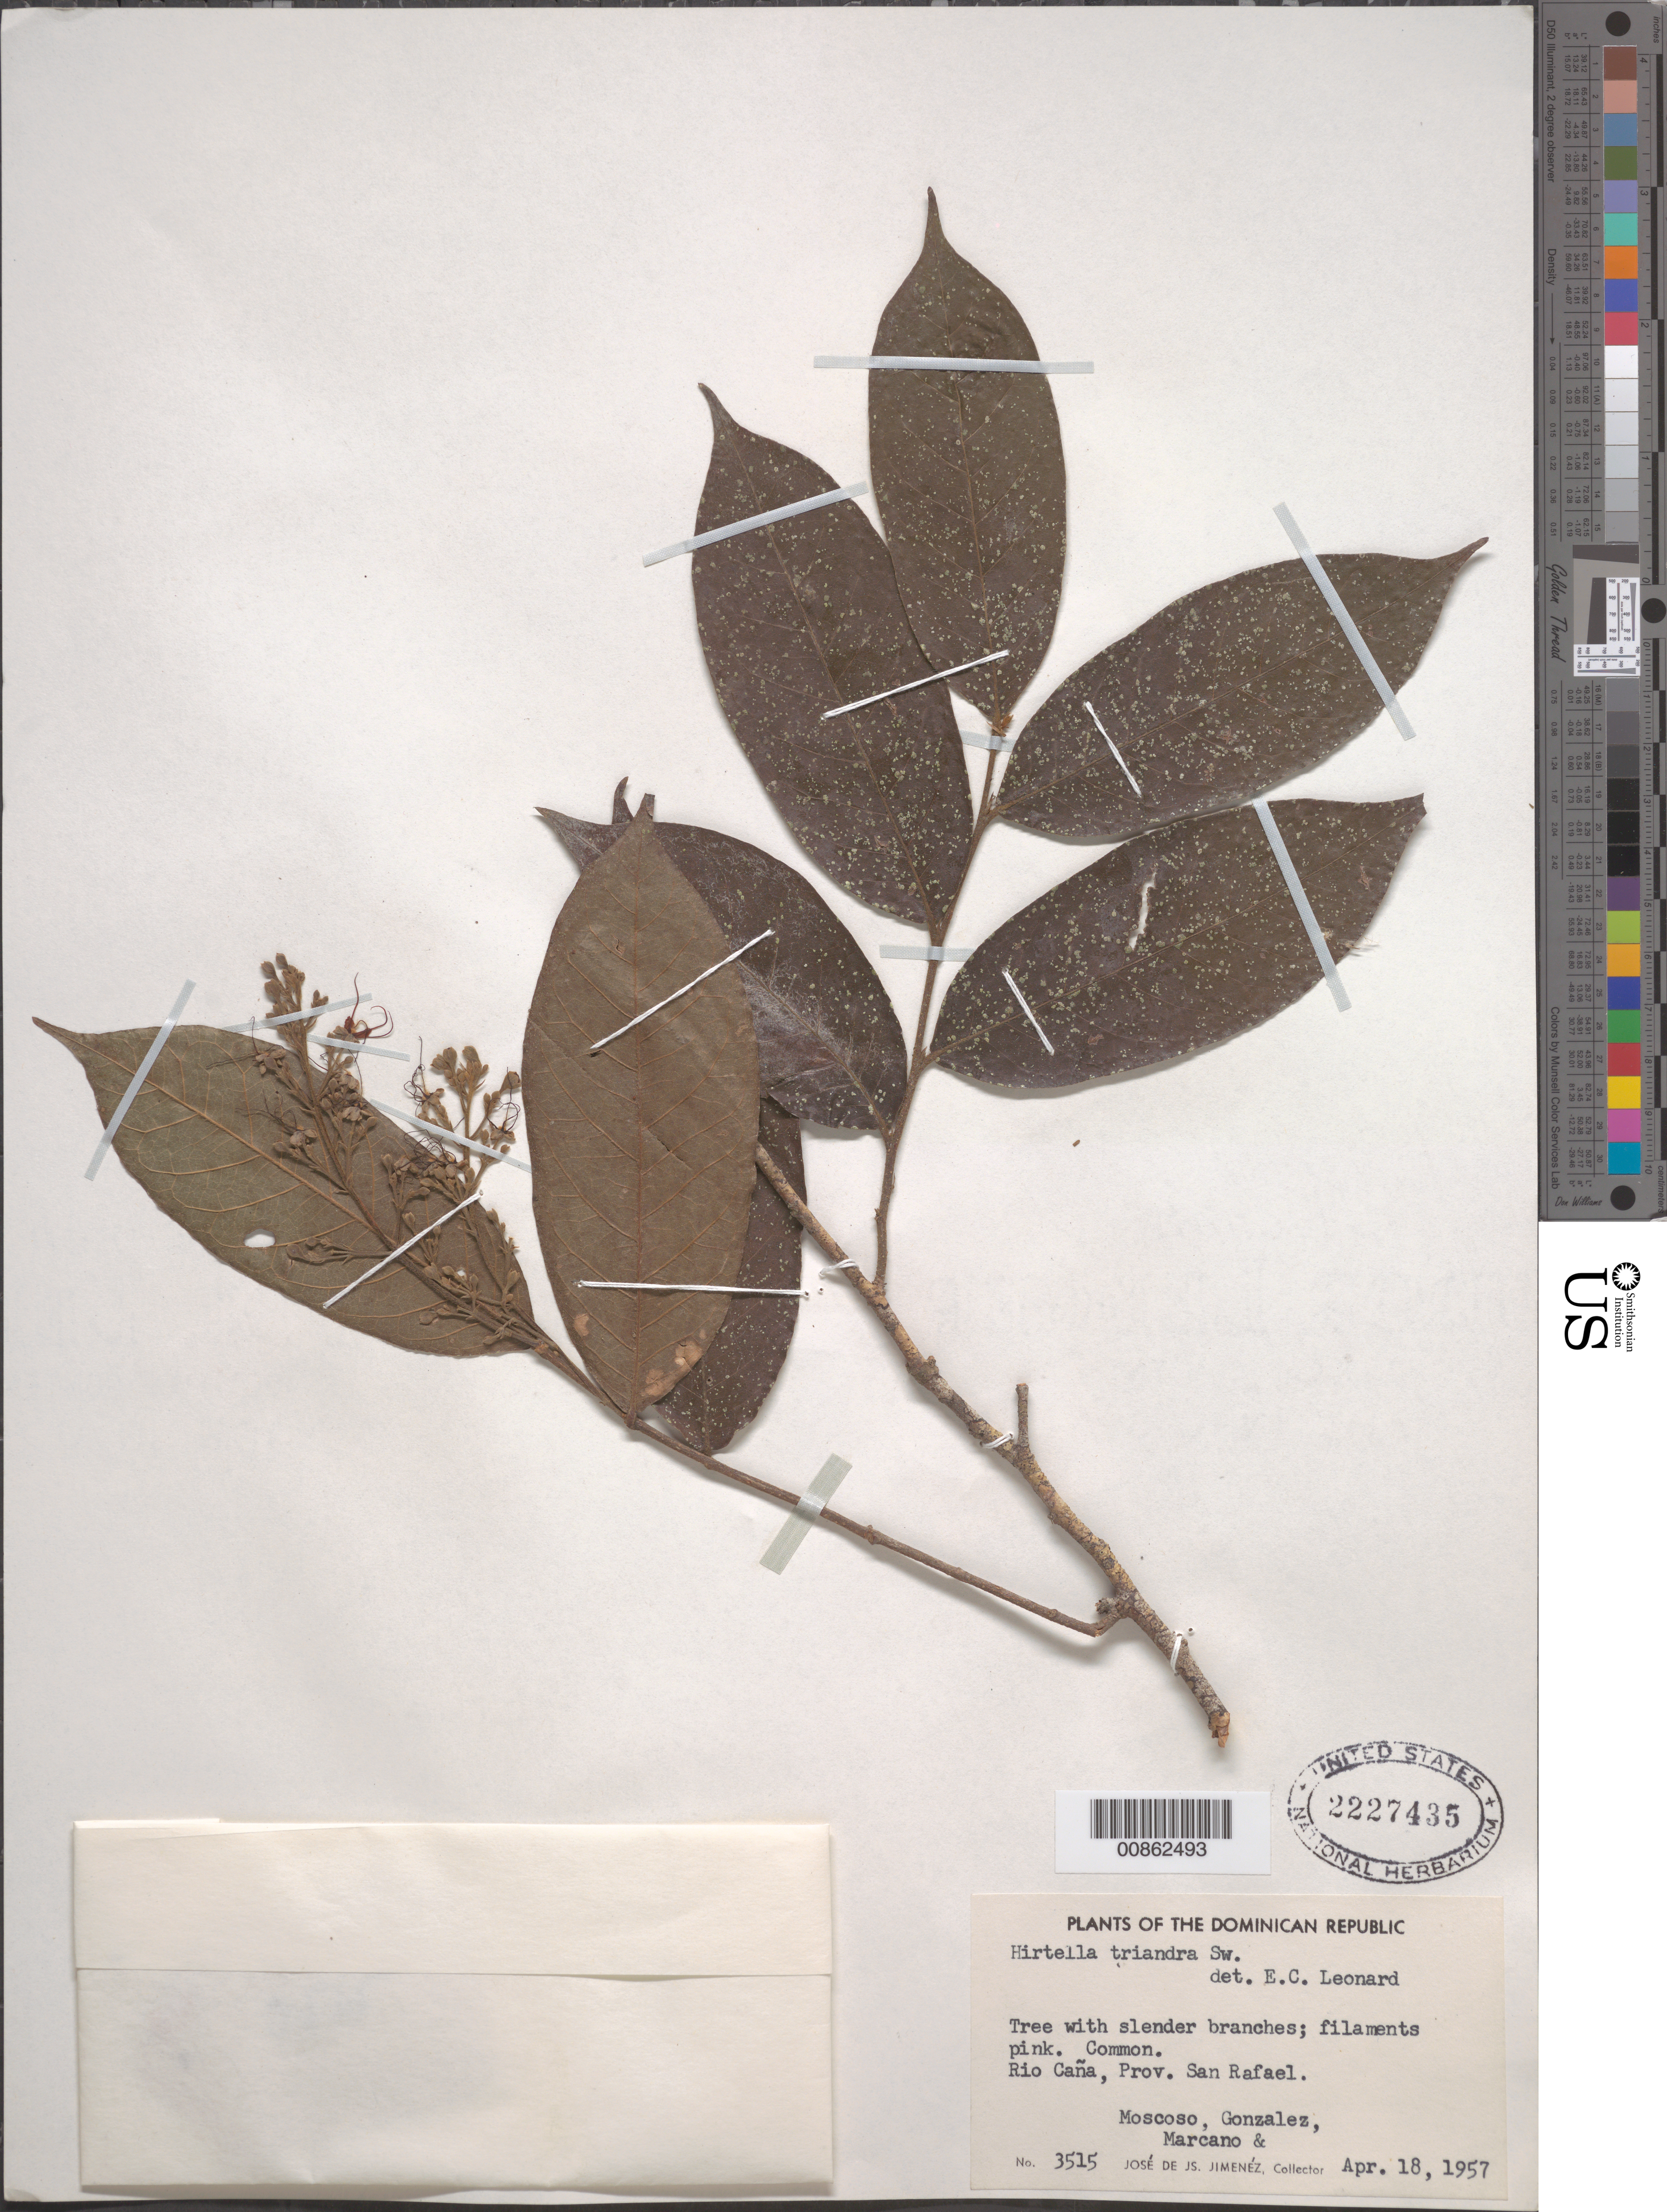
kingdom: Plantae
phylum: Tracheophyta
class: Magnoliopsida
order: Malpighiales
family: Chrysobalanaceae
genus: Hirtella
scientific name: Hirtella triandra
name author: Sw.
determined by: Leonard, Emery C., (US)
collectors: J. J. Jiménez Almonte, -. Moscoso, -. Gonzalez & E. J. Marcano F.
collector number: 3515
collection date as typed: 18 Apr 1957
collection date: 1957-04-18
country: Dominican Republic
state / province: Elías Piña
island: Hispaniola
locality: Río Caña. Prov. San Rafael (obsolete).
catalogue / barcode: US 2227435